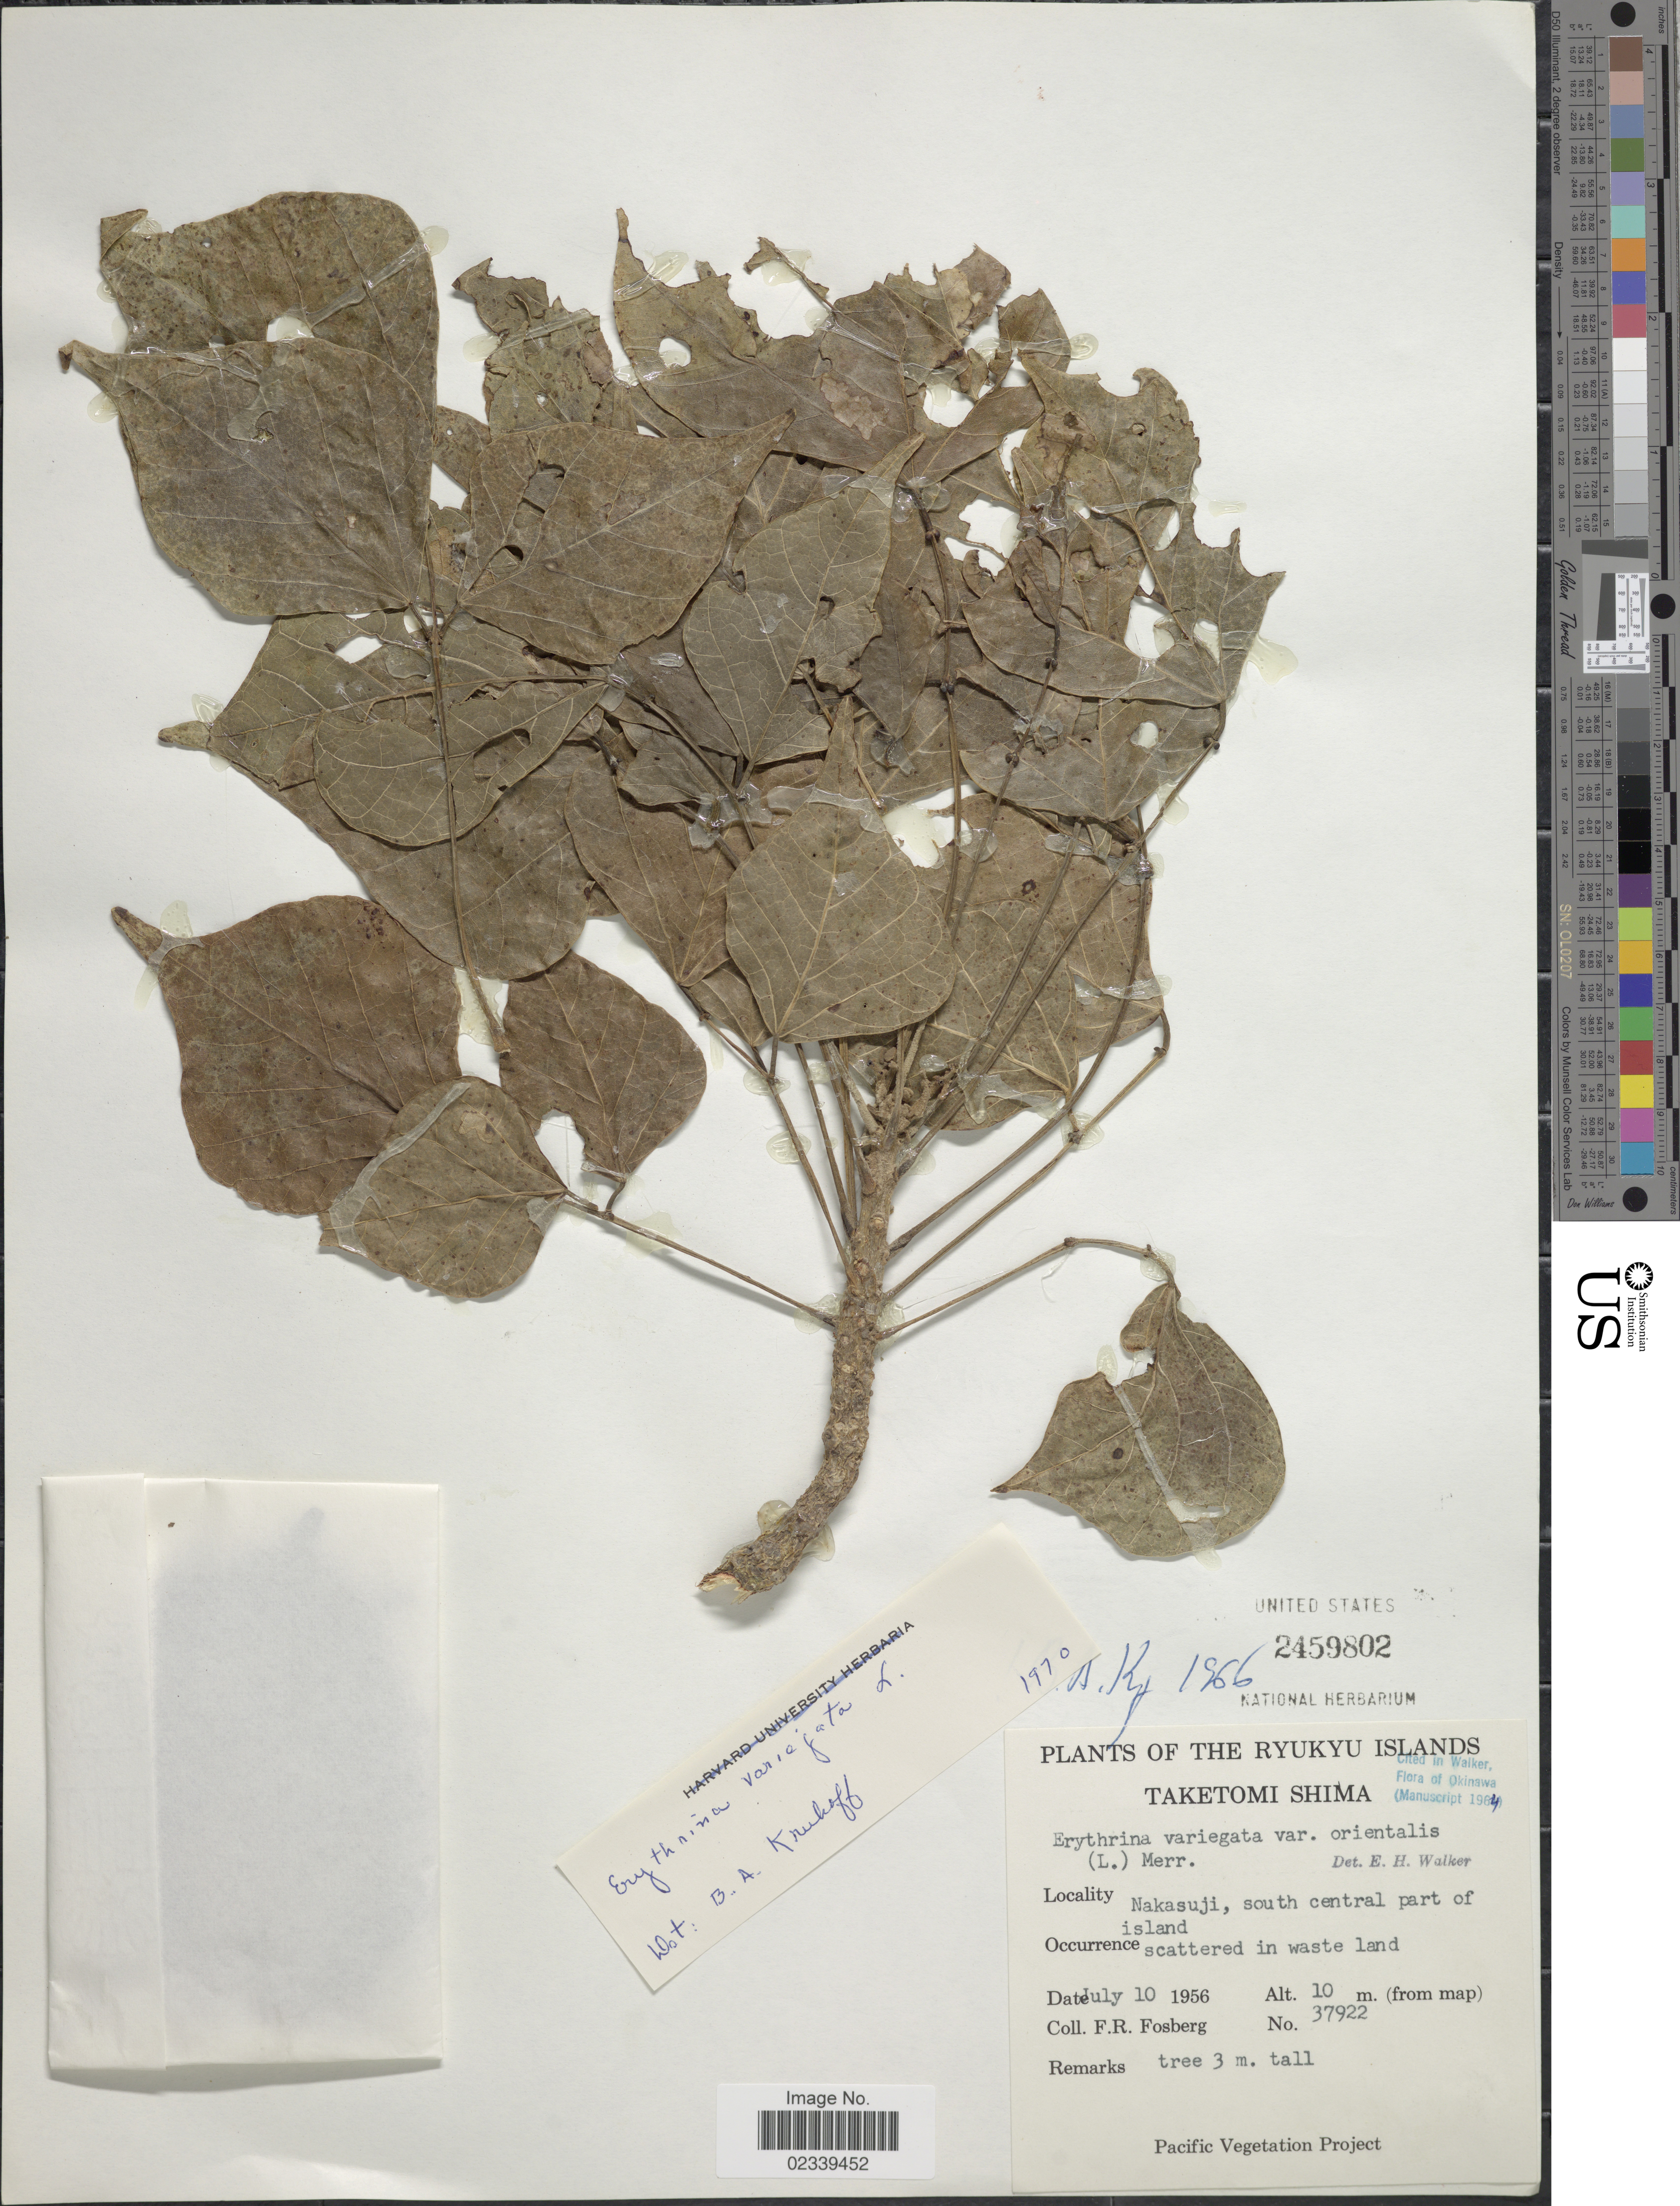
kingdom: Plantae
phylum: Tracheophyta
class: Magnoliopsida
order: Fabales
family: Fabaceae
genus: Erythrina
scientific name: Erythrina variegata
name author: L.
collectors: F. R. Fosberg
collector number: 37922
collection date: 1956-07-10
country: Japan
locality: The Ryukyu Islands, Taketomi Shima, Nakasuji, south central part of island.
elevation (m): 10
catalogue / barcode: US 2459802